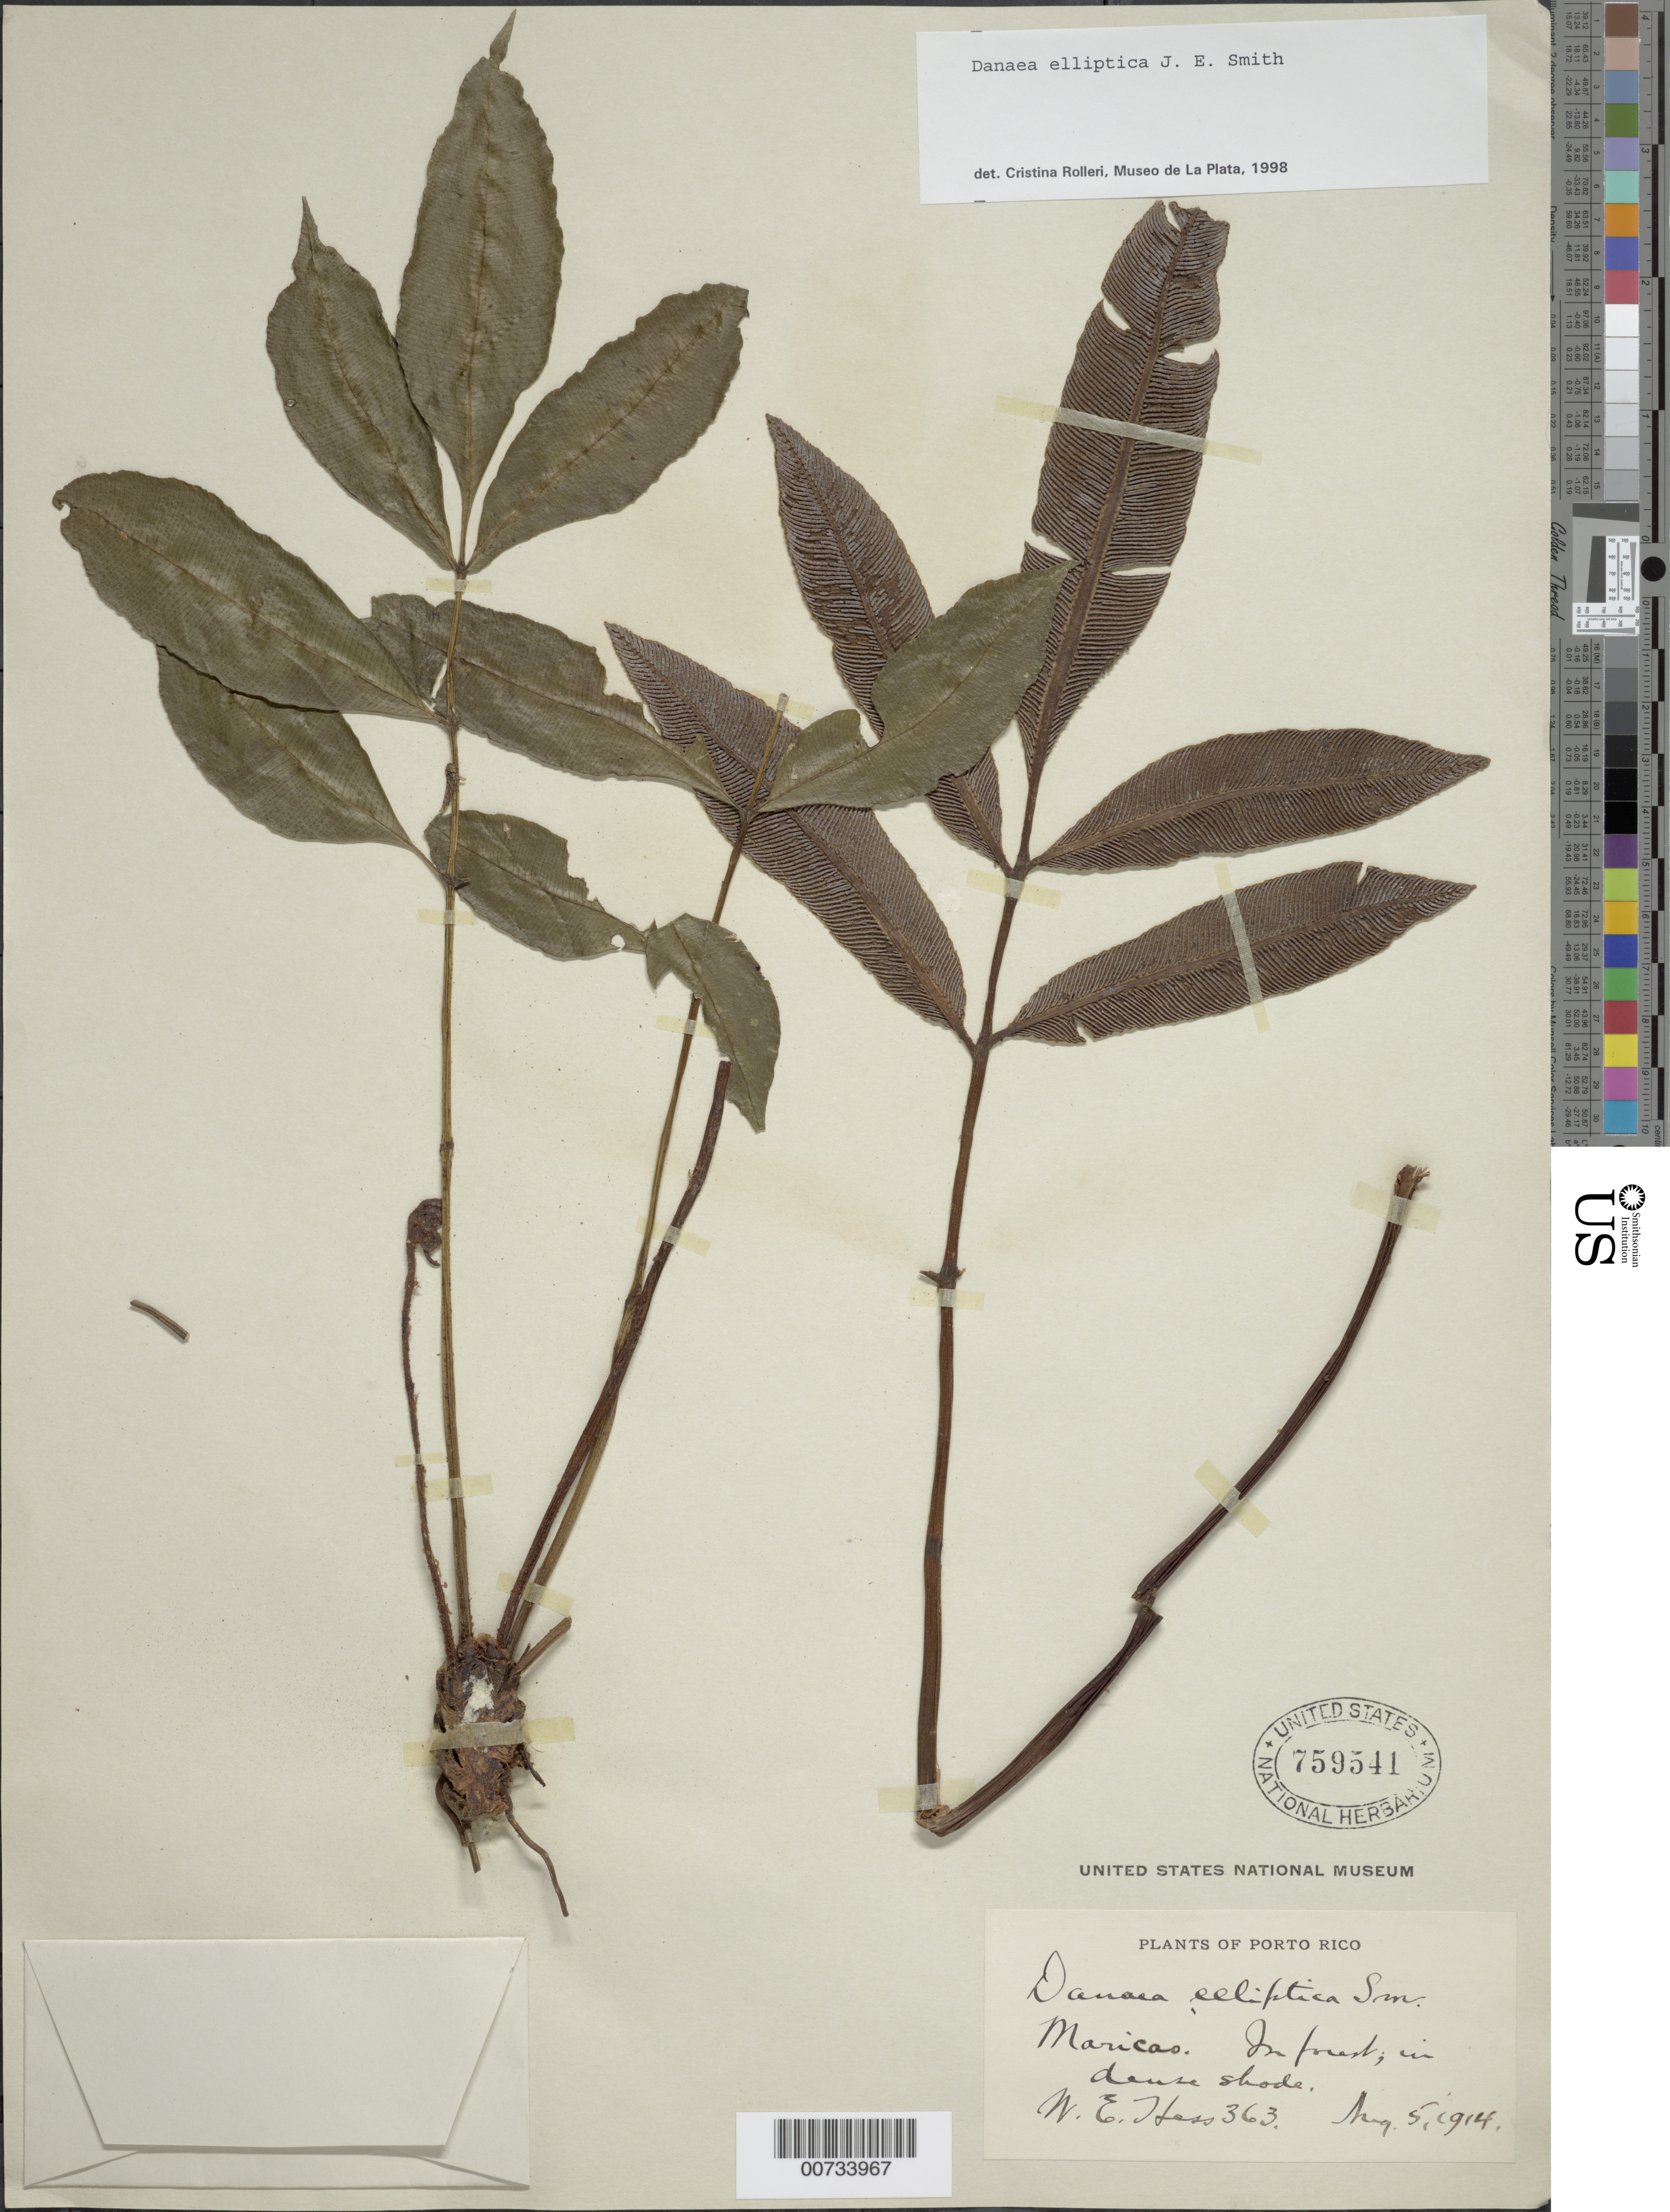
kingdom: Plantae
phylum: Tracheophyta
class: Polypodiopsida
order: Marattiales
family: Marattiaceae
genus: Danaea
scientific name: Danaea elliptica subsp. elliptica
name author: Sm.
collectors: W. Hess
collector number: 363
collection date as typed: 05 Aug 1914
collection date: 1914-08-05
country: Puerto Rico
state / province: Maricao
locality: Maricao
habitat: In forest, in dense shade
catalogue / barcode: US 759541